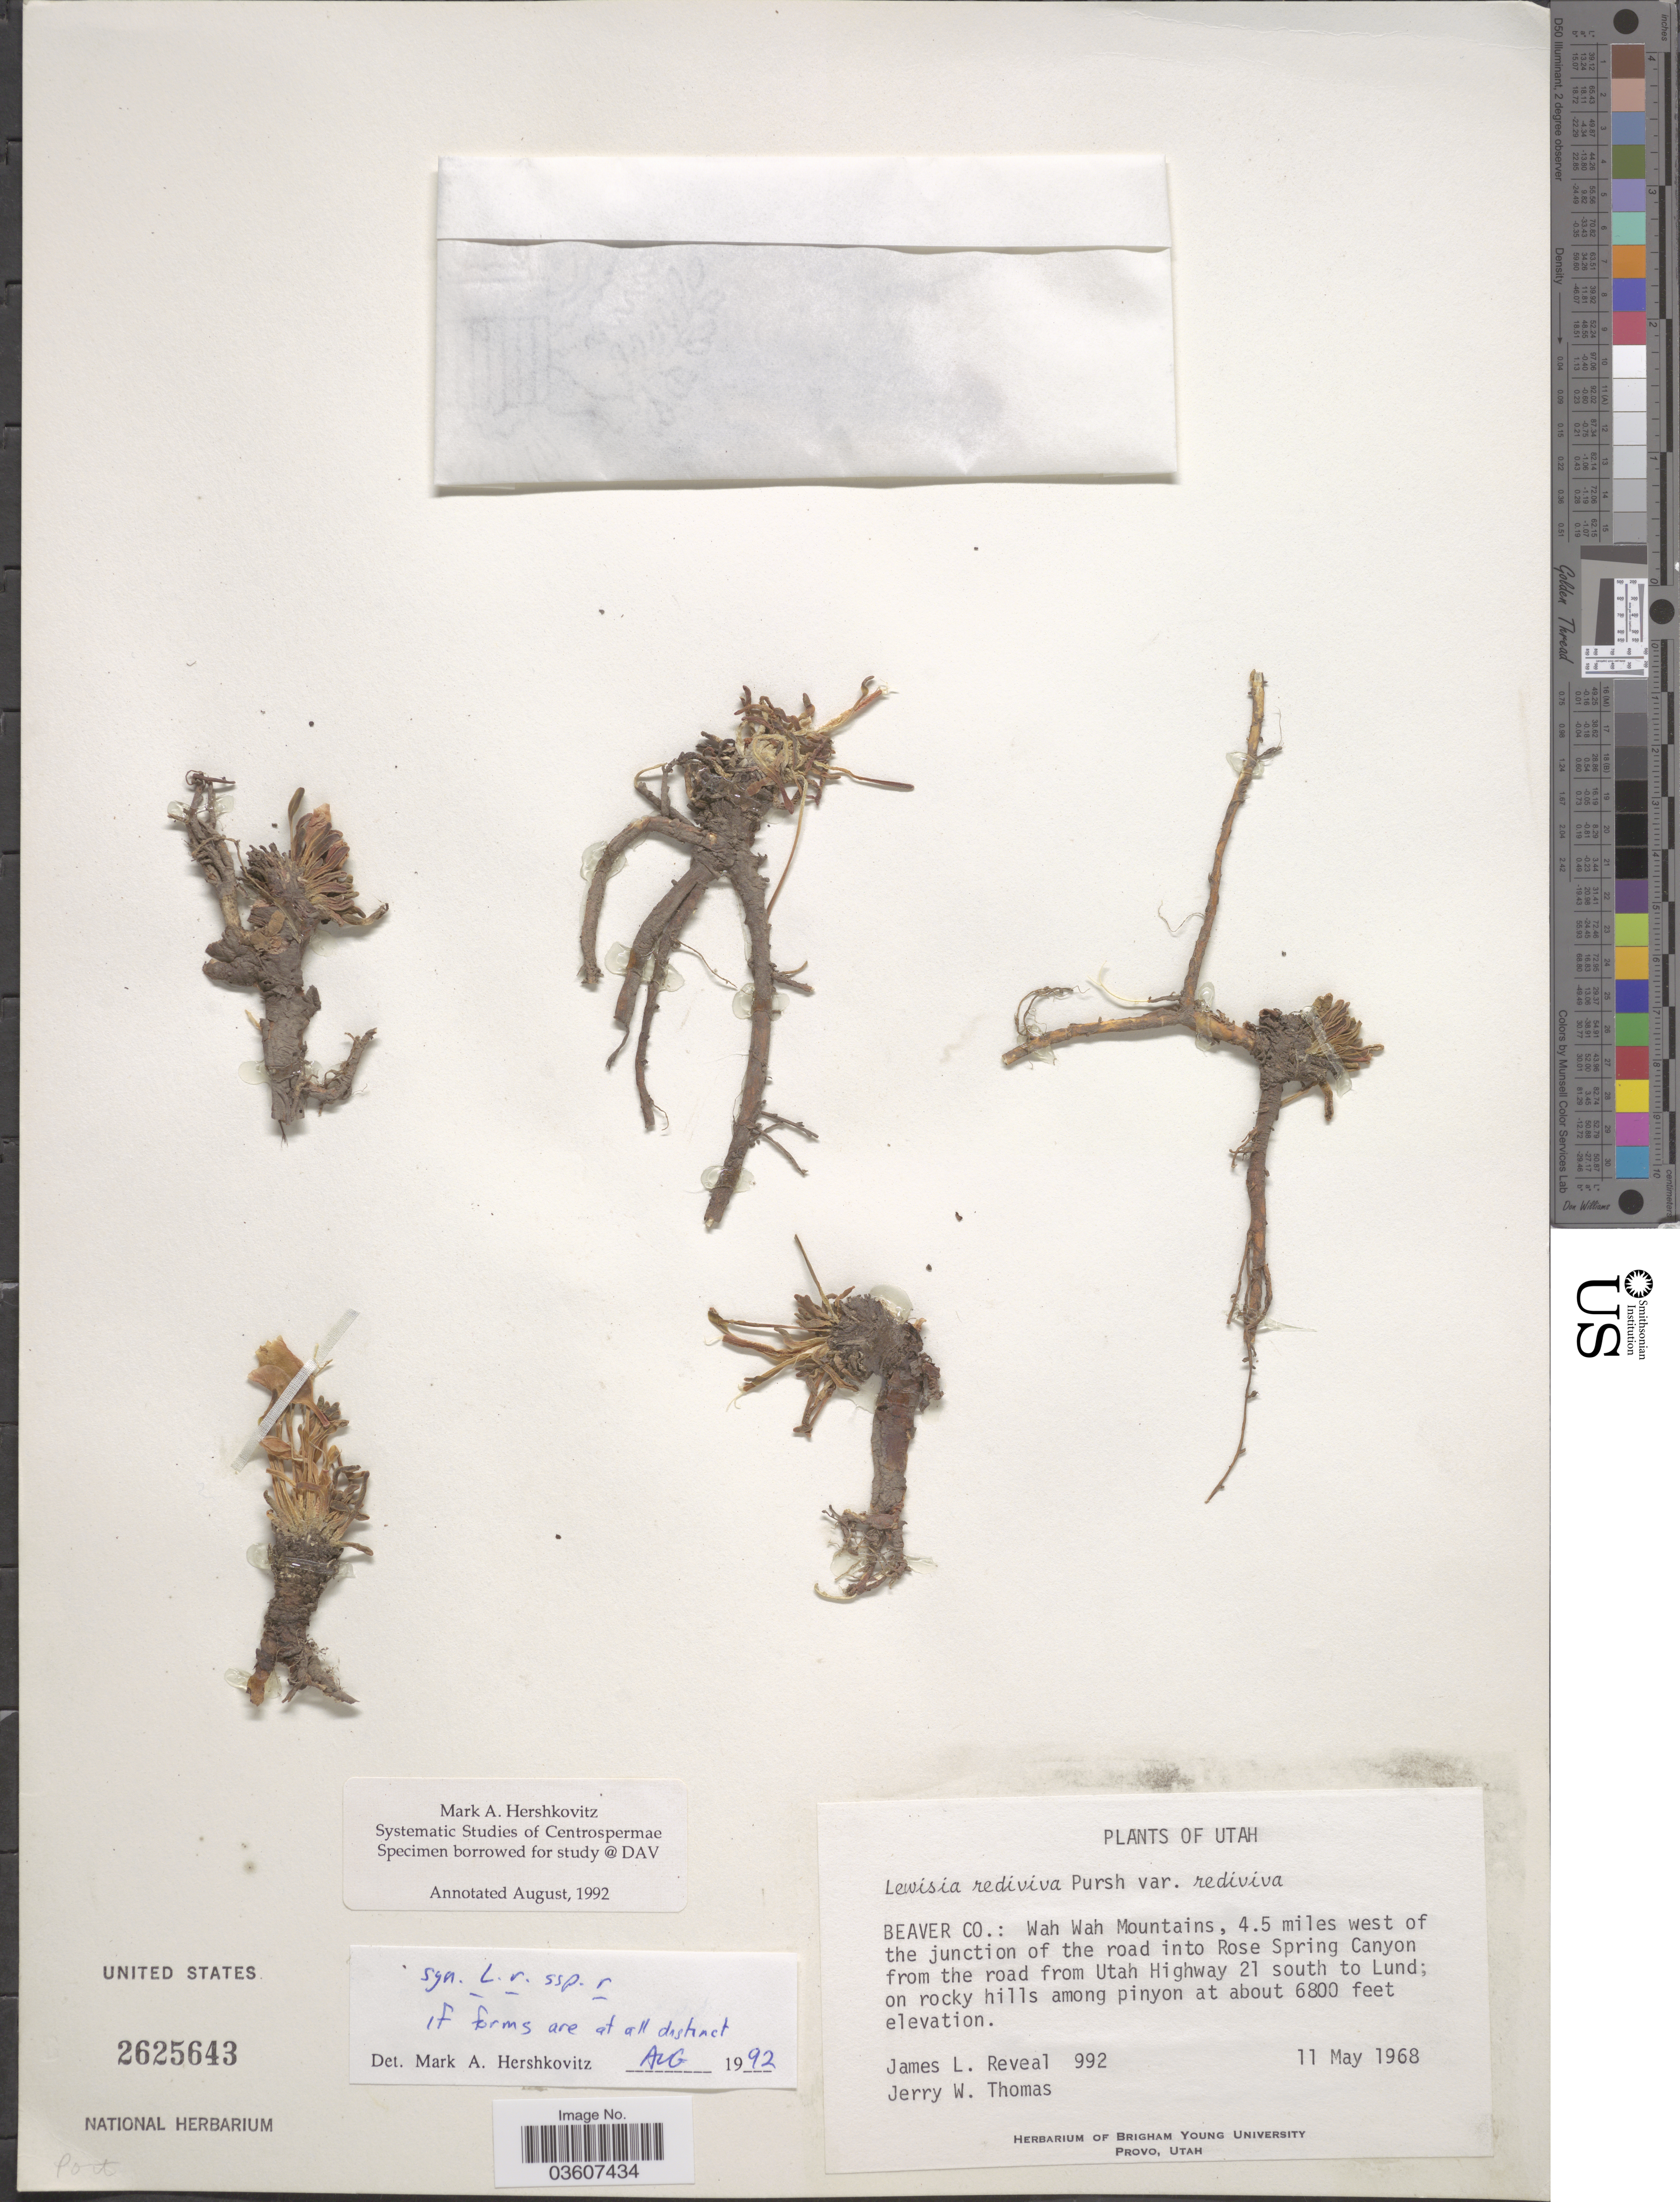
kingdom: Plantae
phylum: Tracheophyta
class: Magnoliopsida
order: Caryophyllales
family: Montiaceae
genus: Lewisia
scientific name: Lewisia rediviva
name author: Pursh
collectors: J. L. Reveal & J. W. Thomas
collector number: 992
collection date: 1968-05-11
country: United States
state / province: Utah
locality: Beaver Co.: Wah Wah Mountains, 4.5 miles west of the junction of the road into Rose Spring Canyon from the road from Utah Highway 21 south to Lund.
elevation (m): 2073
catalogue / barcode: US 2625643